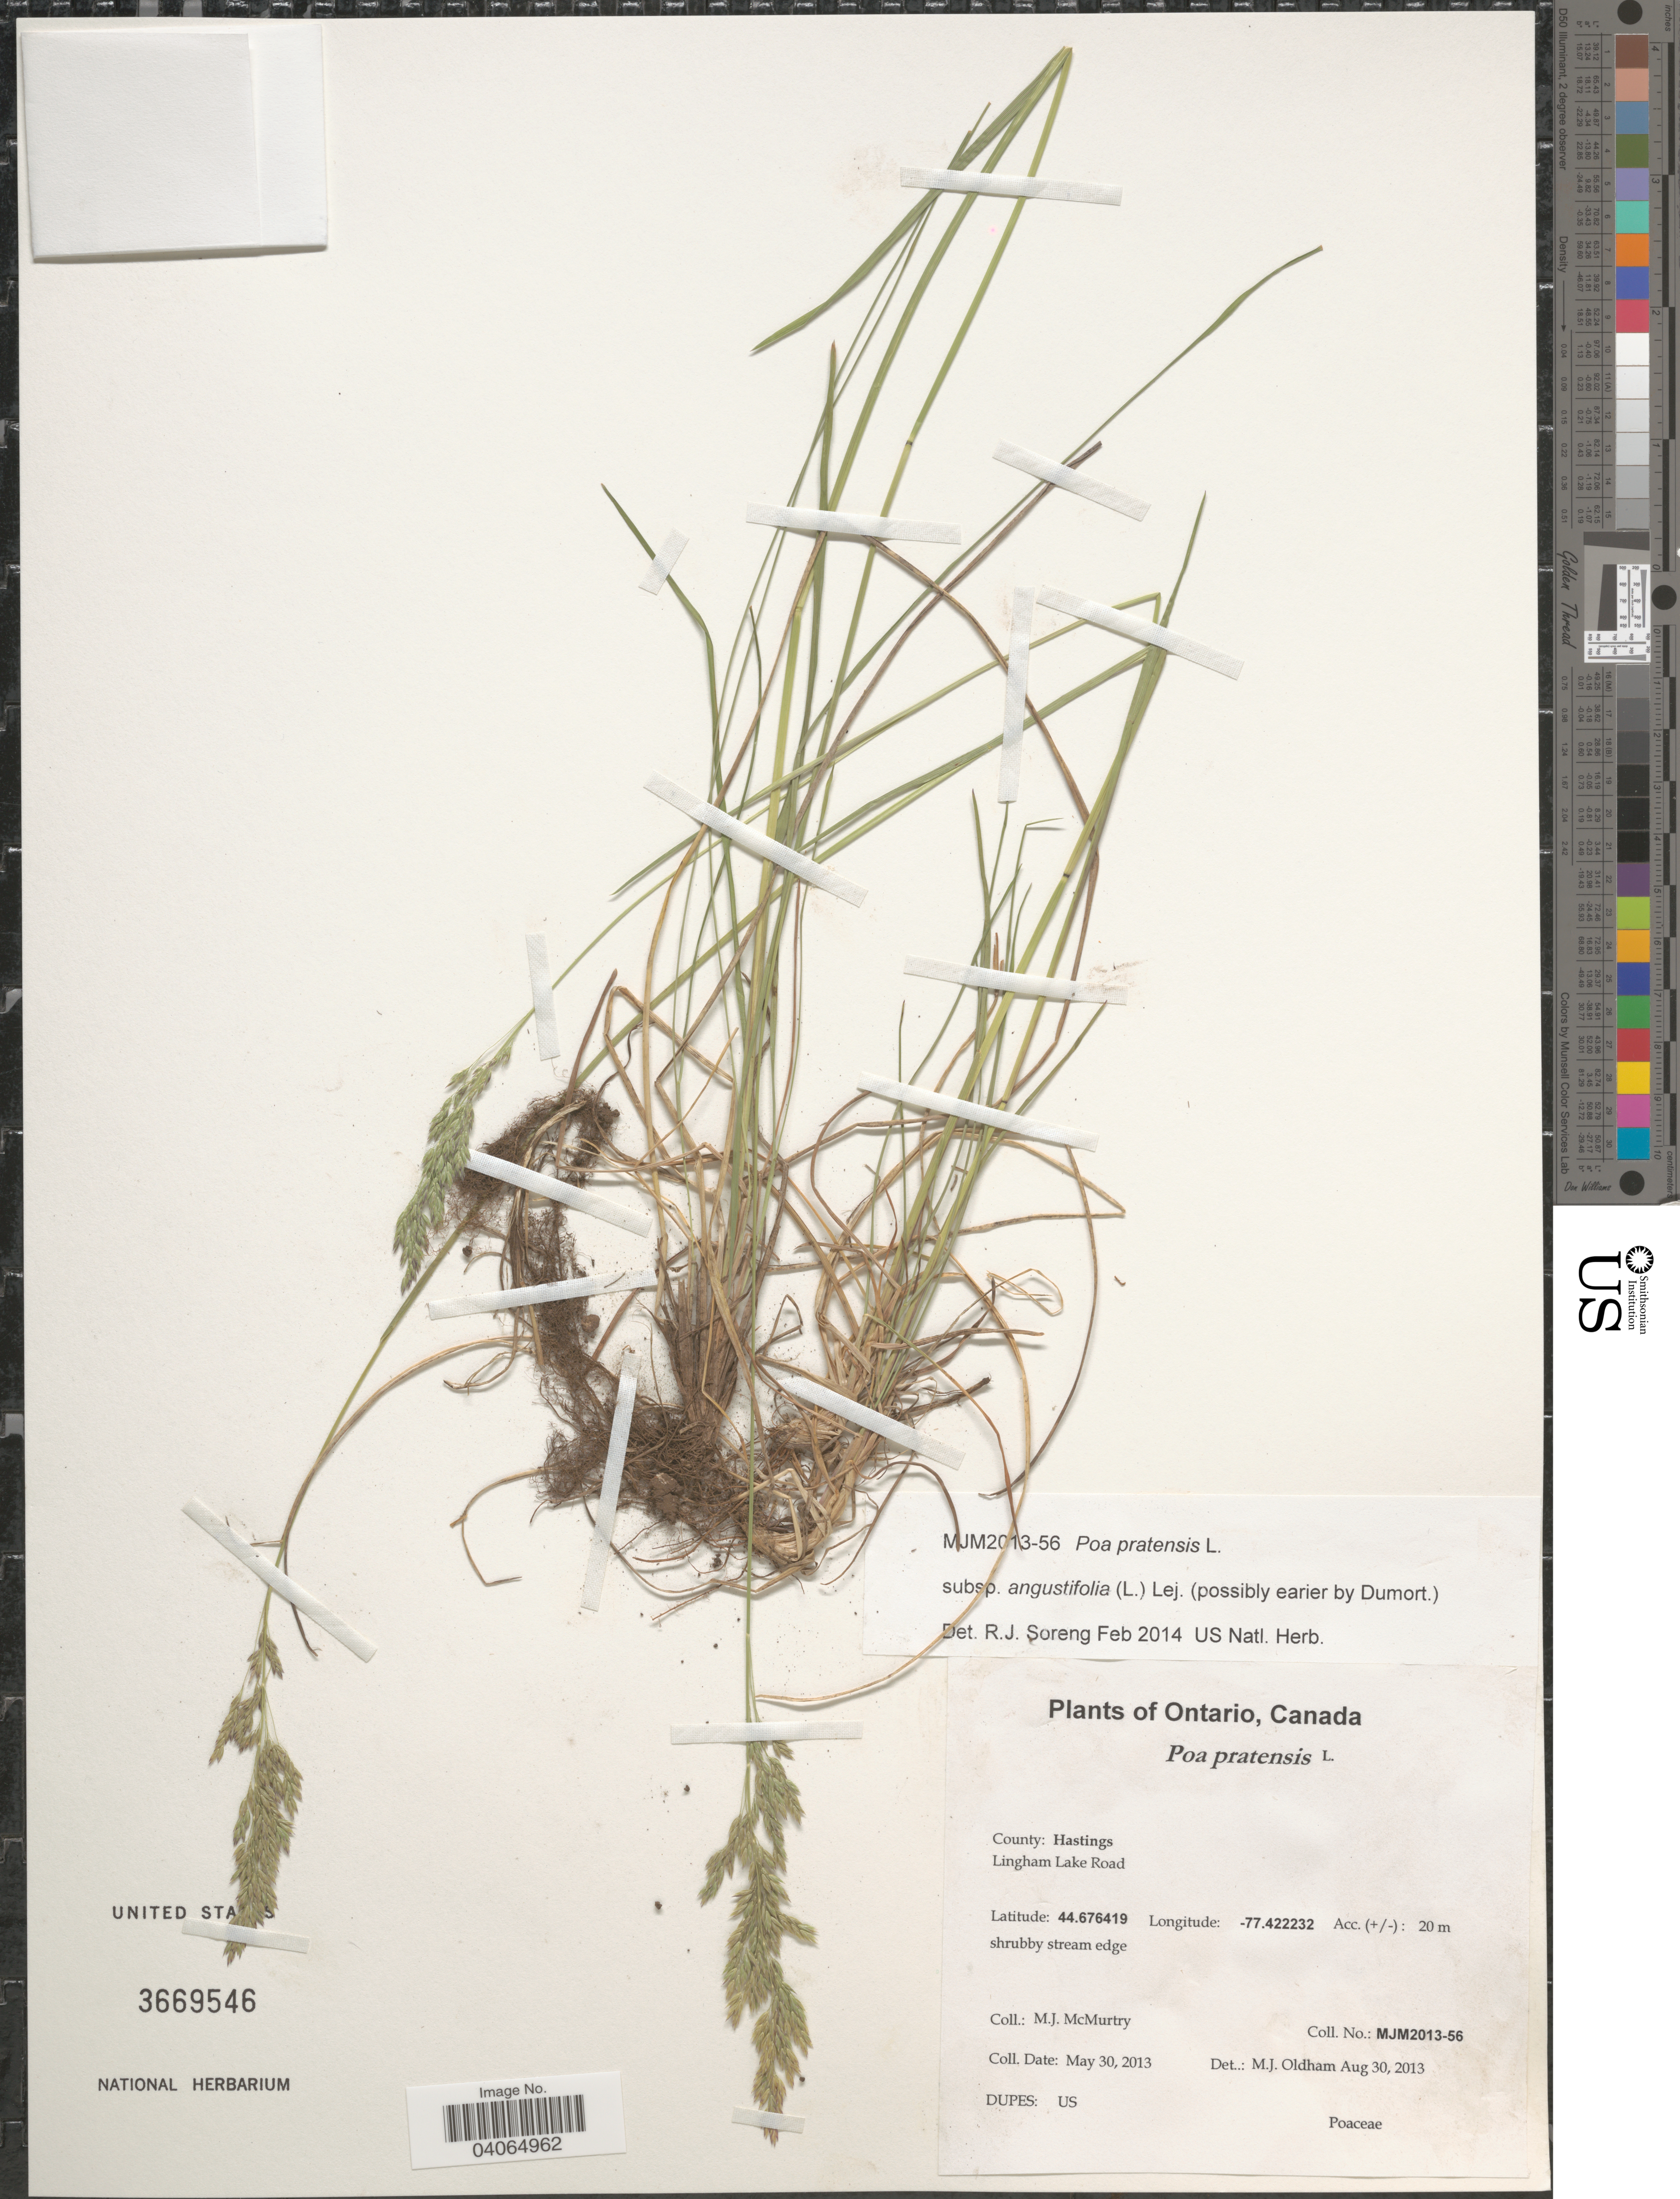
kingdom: Plantae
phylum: Tracheophyta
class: Liliopsida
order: Poales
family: Poaceae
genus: Poa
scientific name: Poa pratensis subsp. angustifolia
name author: (L.) Lej.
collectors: M. McMurtry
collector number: MJM2013-56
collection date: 2013-05-30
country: Canada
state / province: Ontario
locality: County: Hastings. Lingham Lake Road.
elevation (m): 20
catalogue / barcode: US 3669546